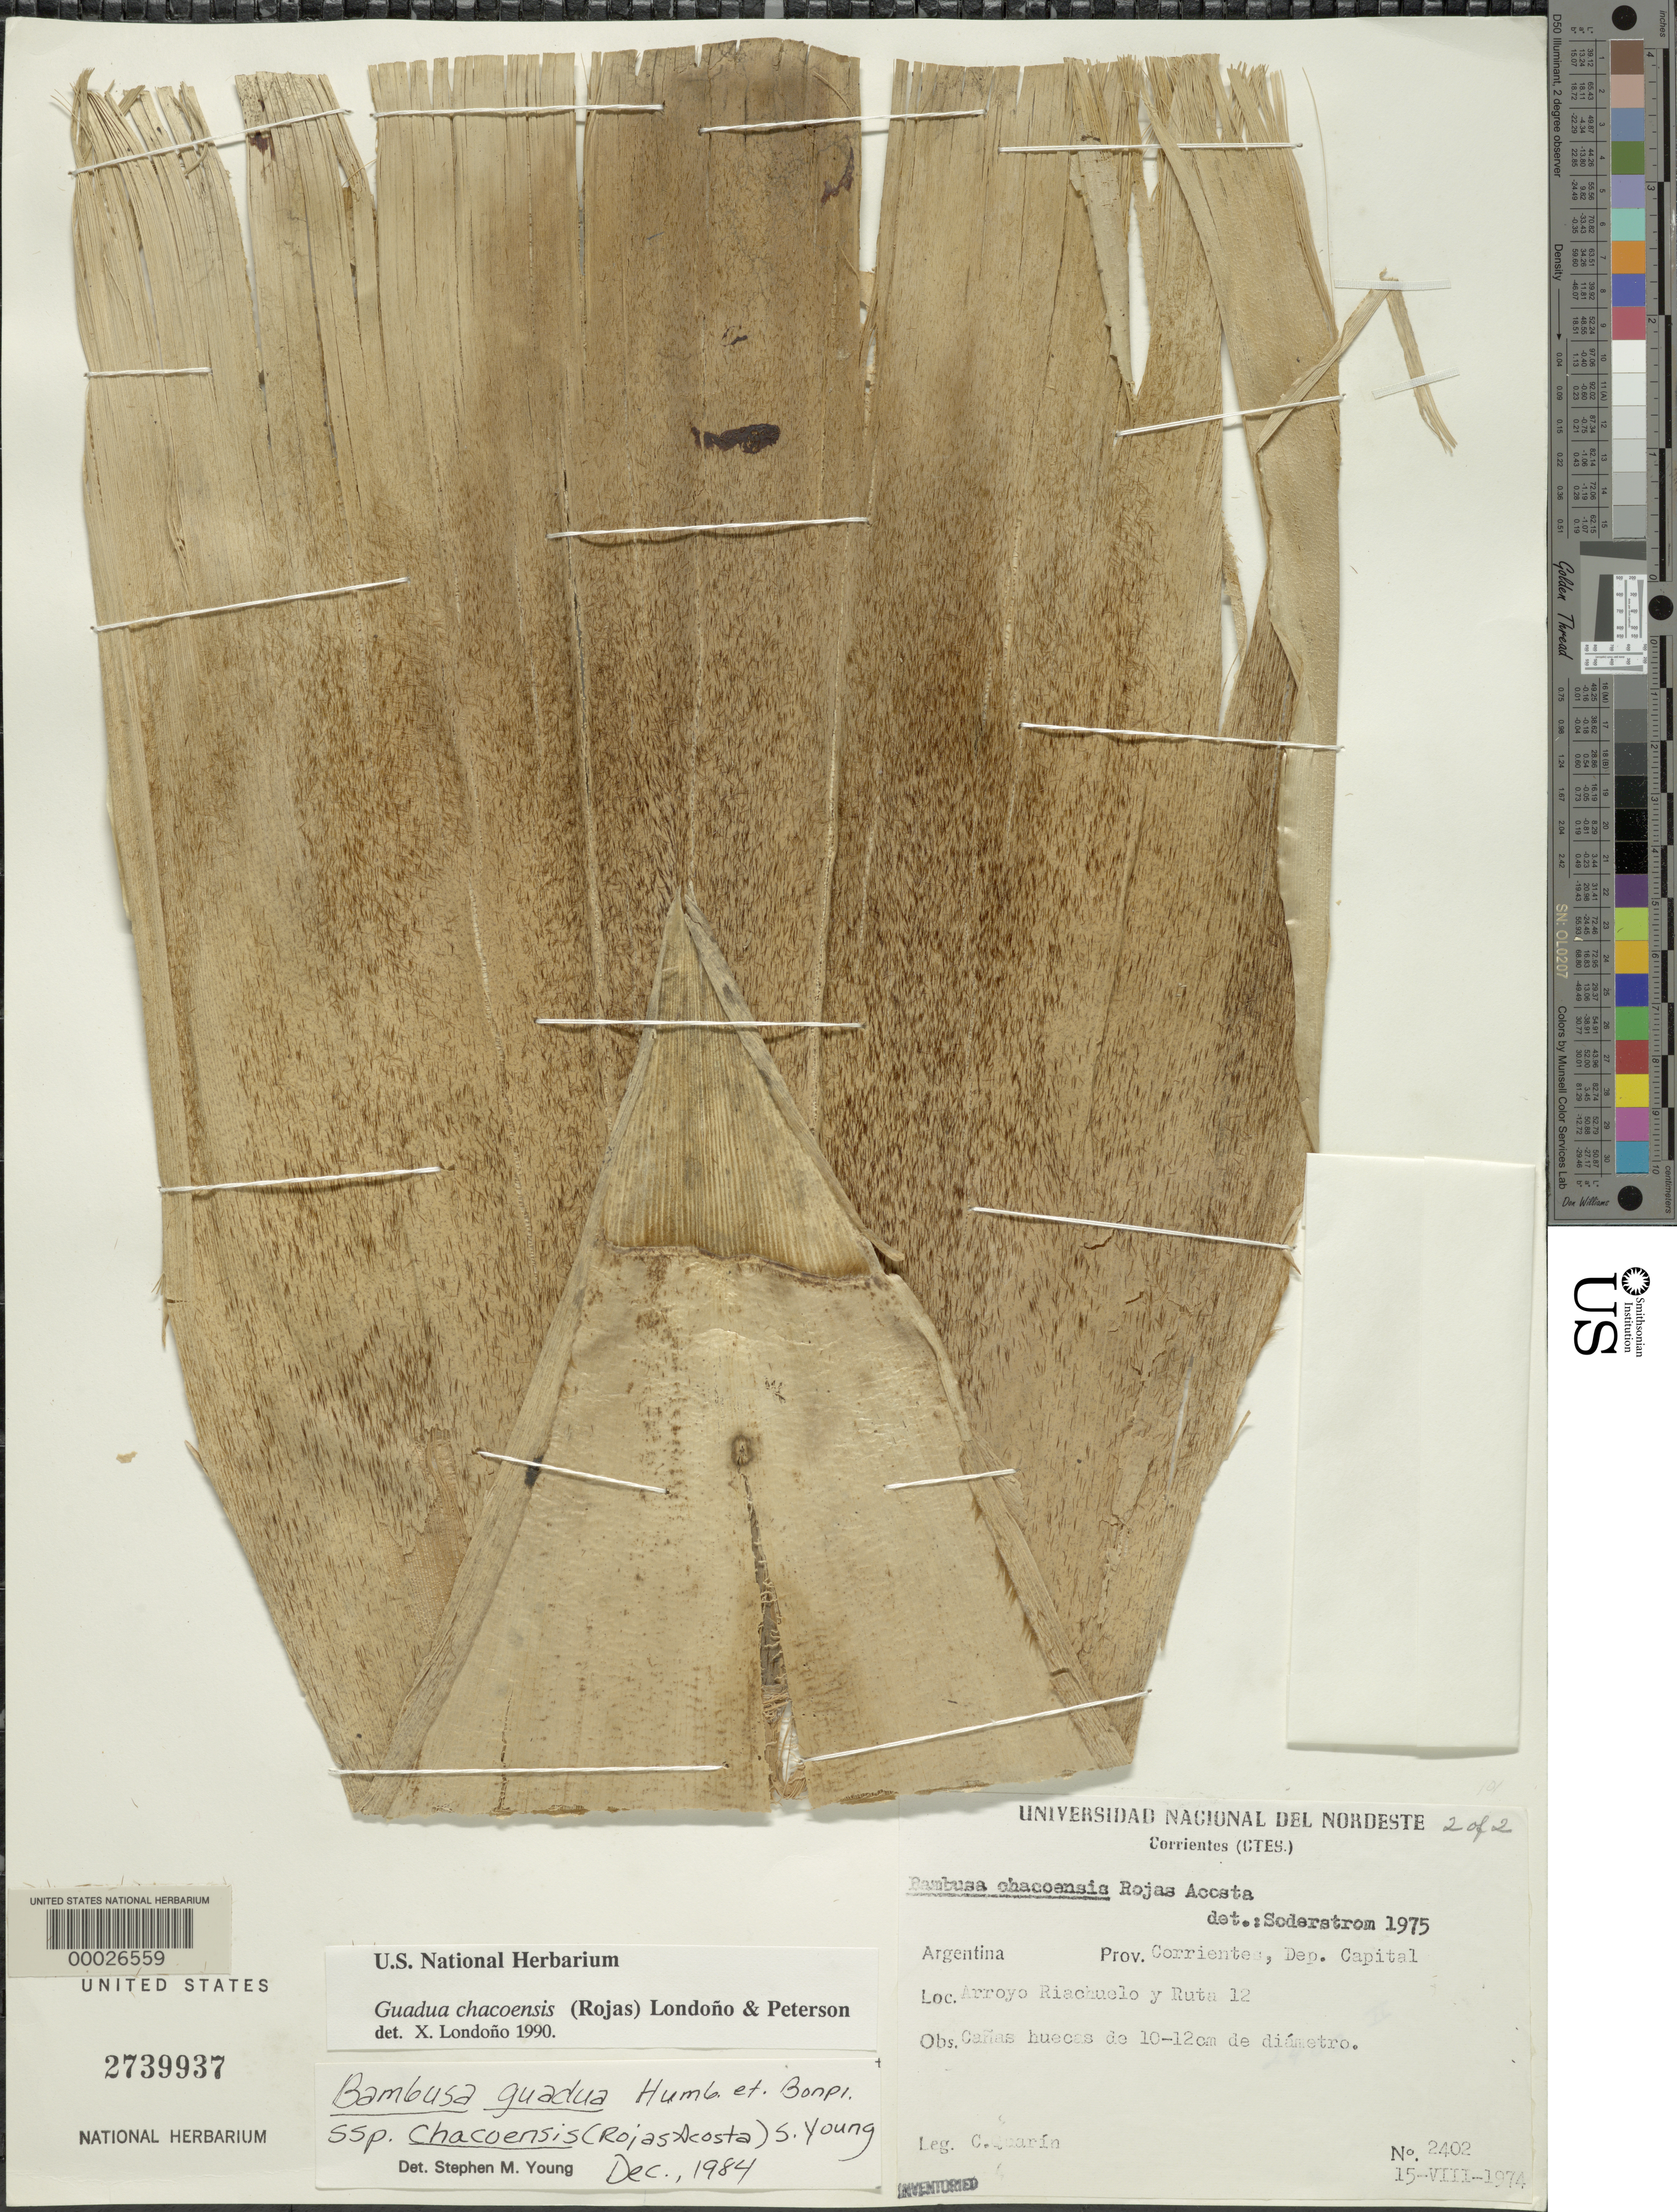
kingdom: Plantae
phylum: Tracheophyta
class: Liliopsida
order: Poales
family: Poaceae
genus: Guadua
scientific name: Guadua chacoensis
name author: (Rojas) Londoño & P.M. Peterson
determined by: Londoño, X., (TULV), Jardin Botanico "Juan Maria Cespedes"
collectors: C. Quarin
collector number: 2402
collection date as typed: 15 Aug 1974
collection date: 1974-08-15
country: Argentina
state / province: Corrientes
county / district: Capital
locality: Arroyo Riachuelo and ruta 12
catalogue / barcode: US 2739937